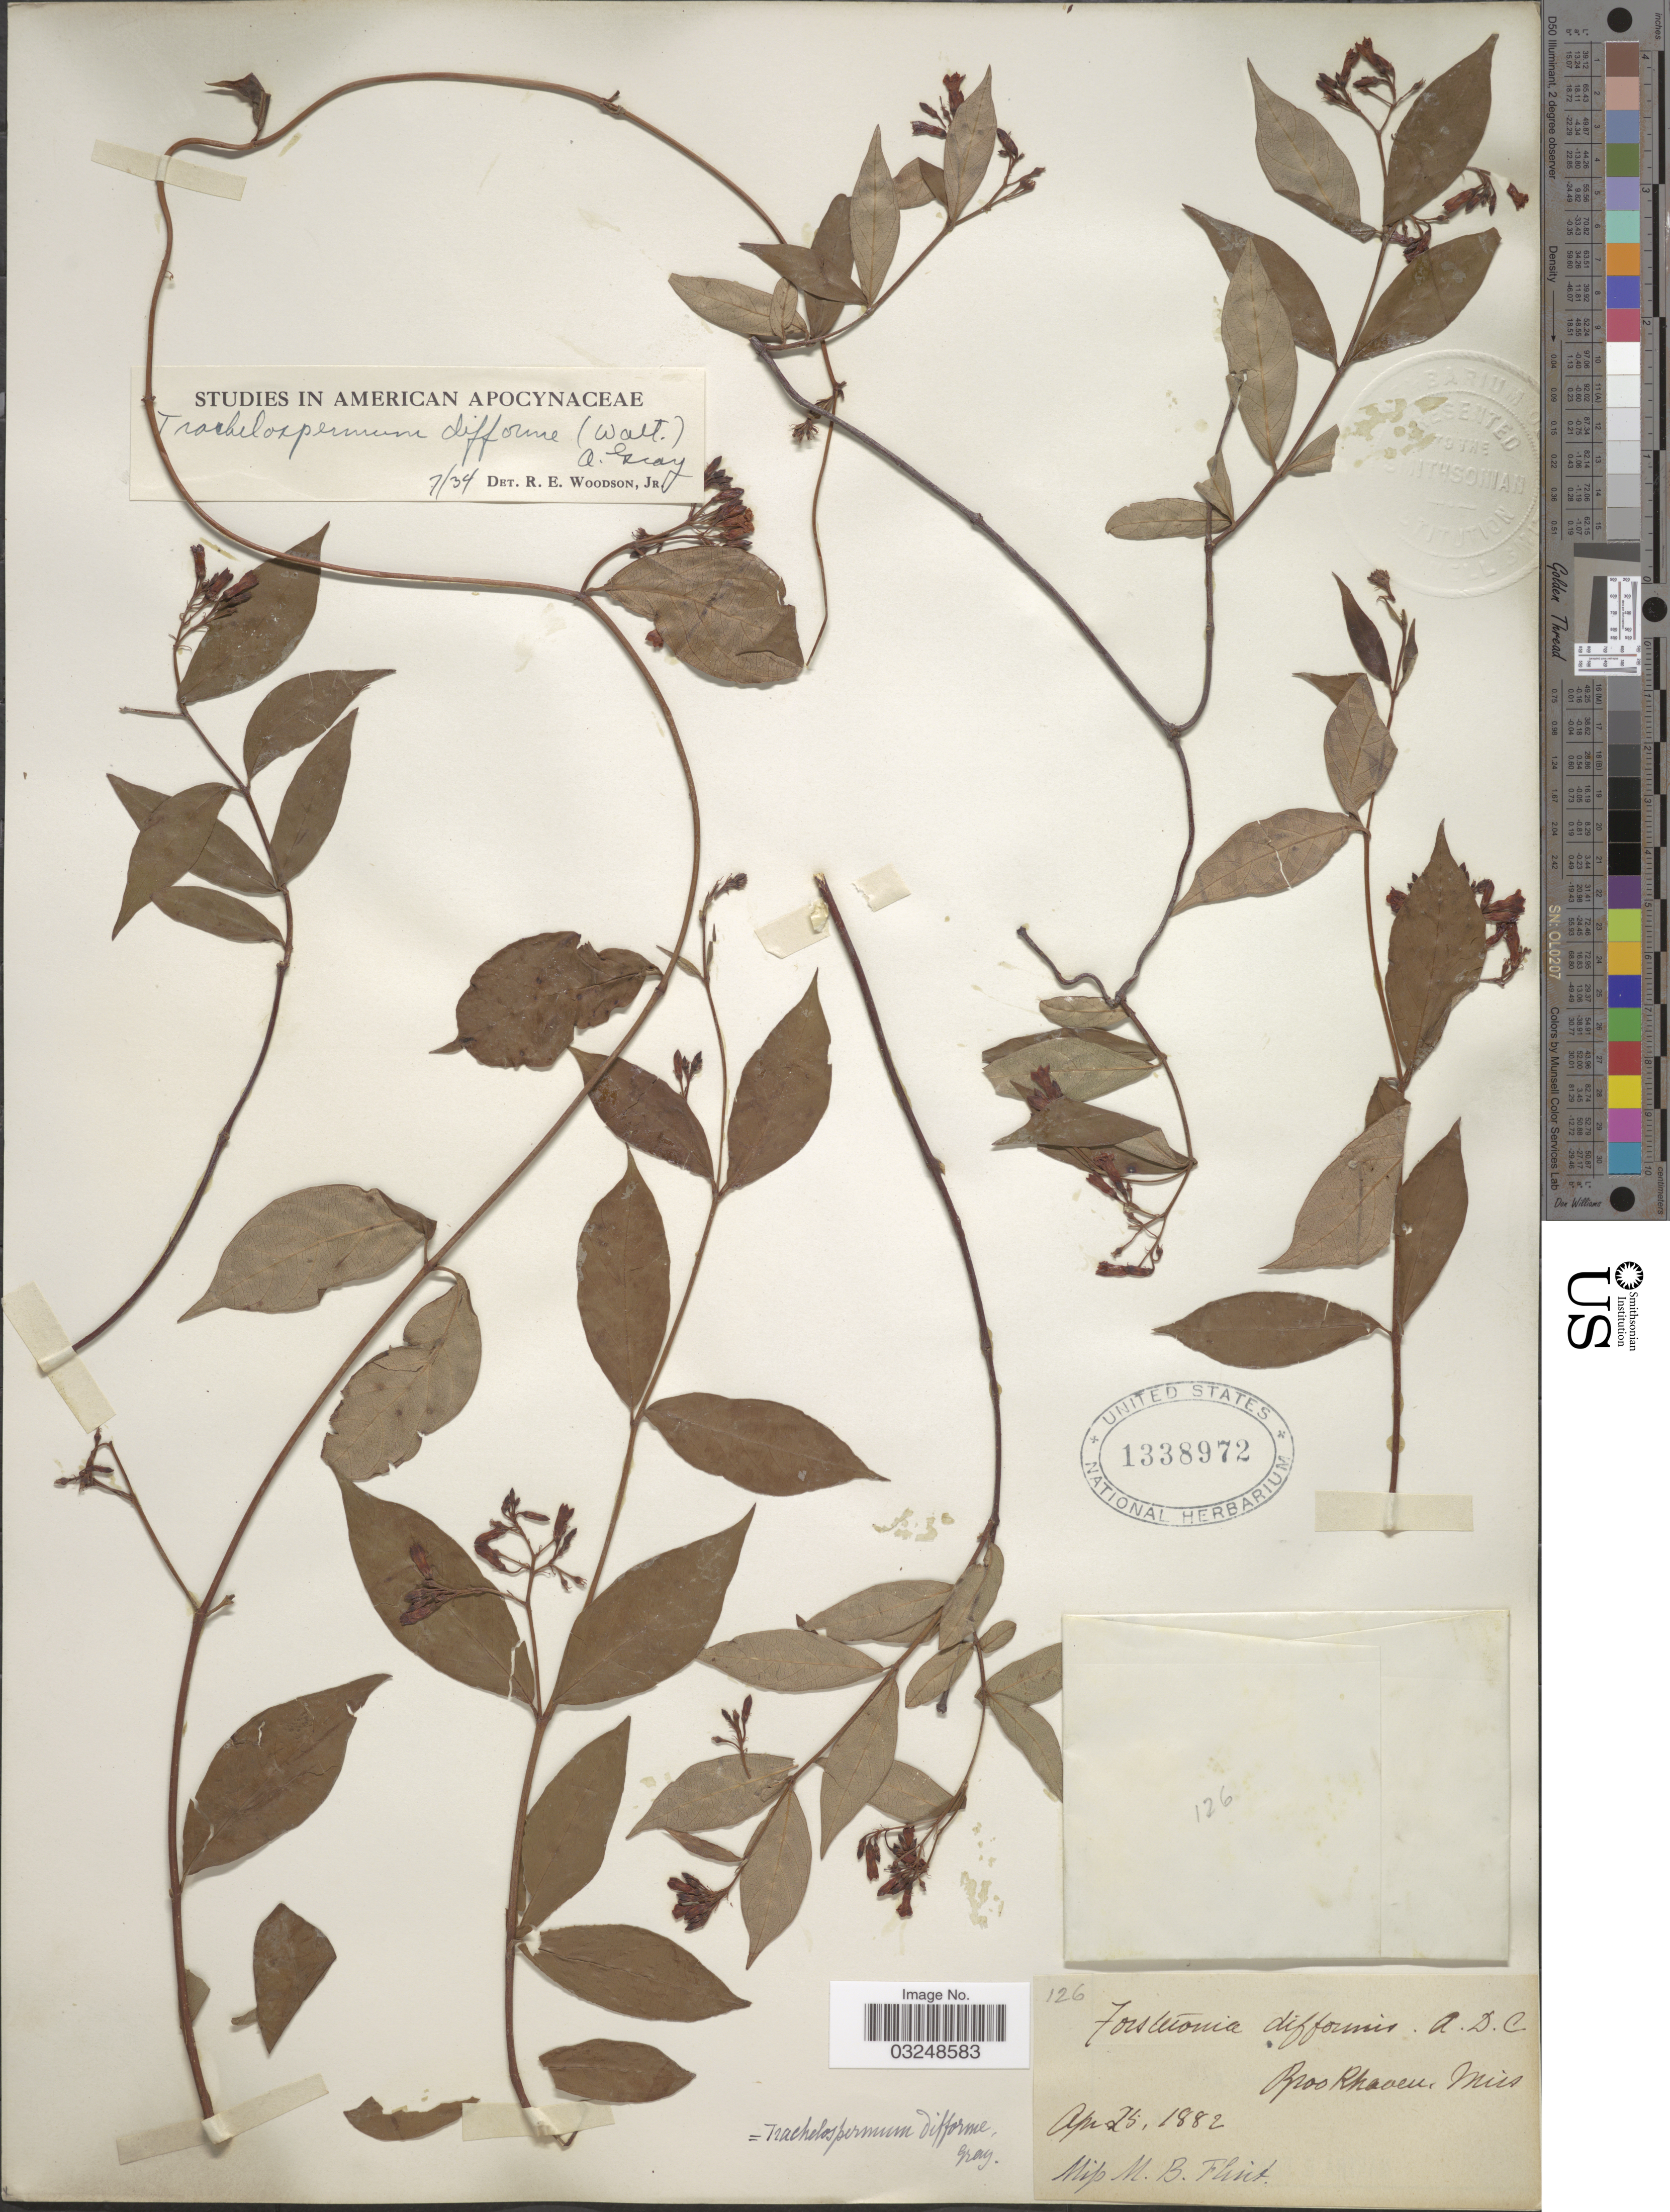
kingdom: Plantae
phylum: Tracheophyta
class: Magnoliopsida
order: Gentianales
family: Apocynaceae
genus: Trachelospermum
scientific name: Trachelospermum difforme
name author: (Walter) A. Gray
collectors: M. Flint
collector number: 126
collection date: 1882-04-25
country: United States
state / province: Mississippi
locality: Brookhaven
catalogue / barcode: US 1338972